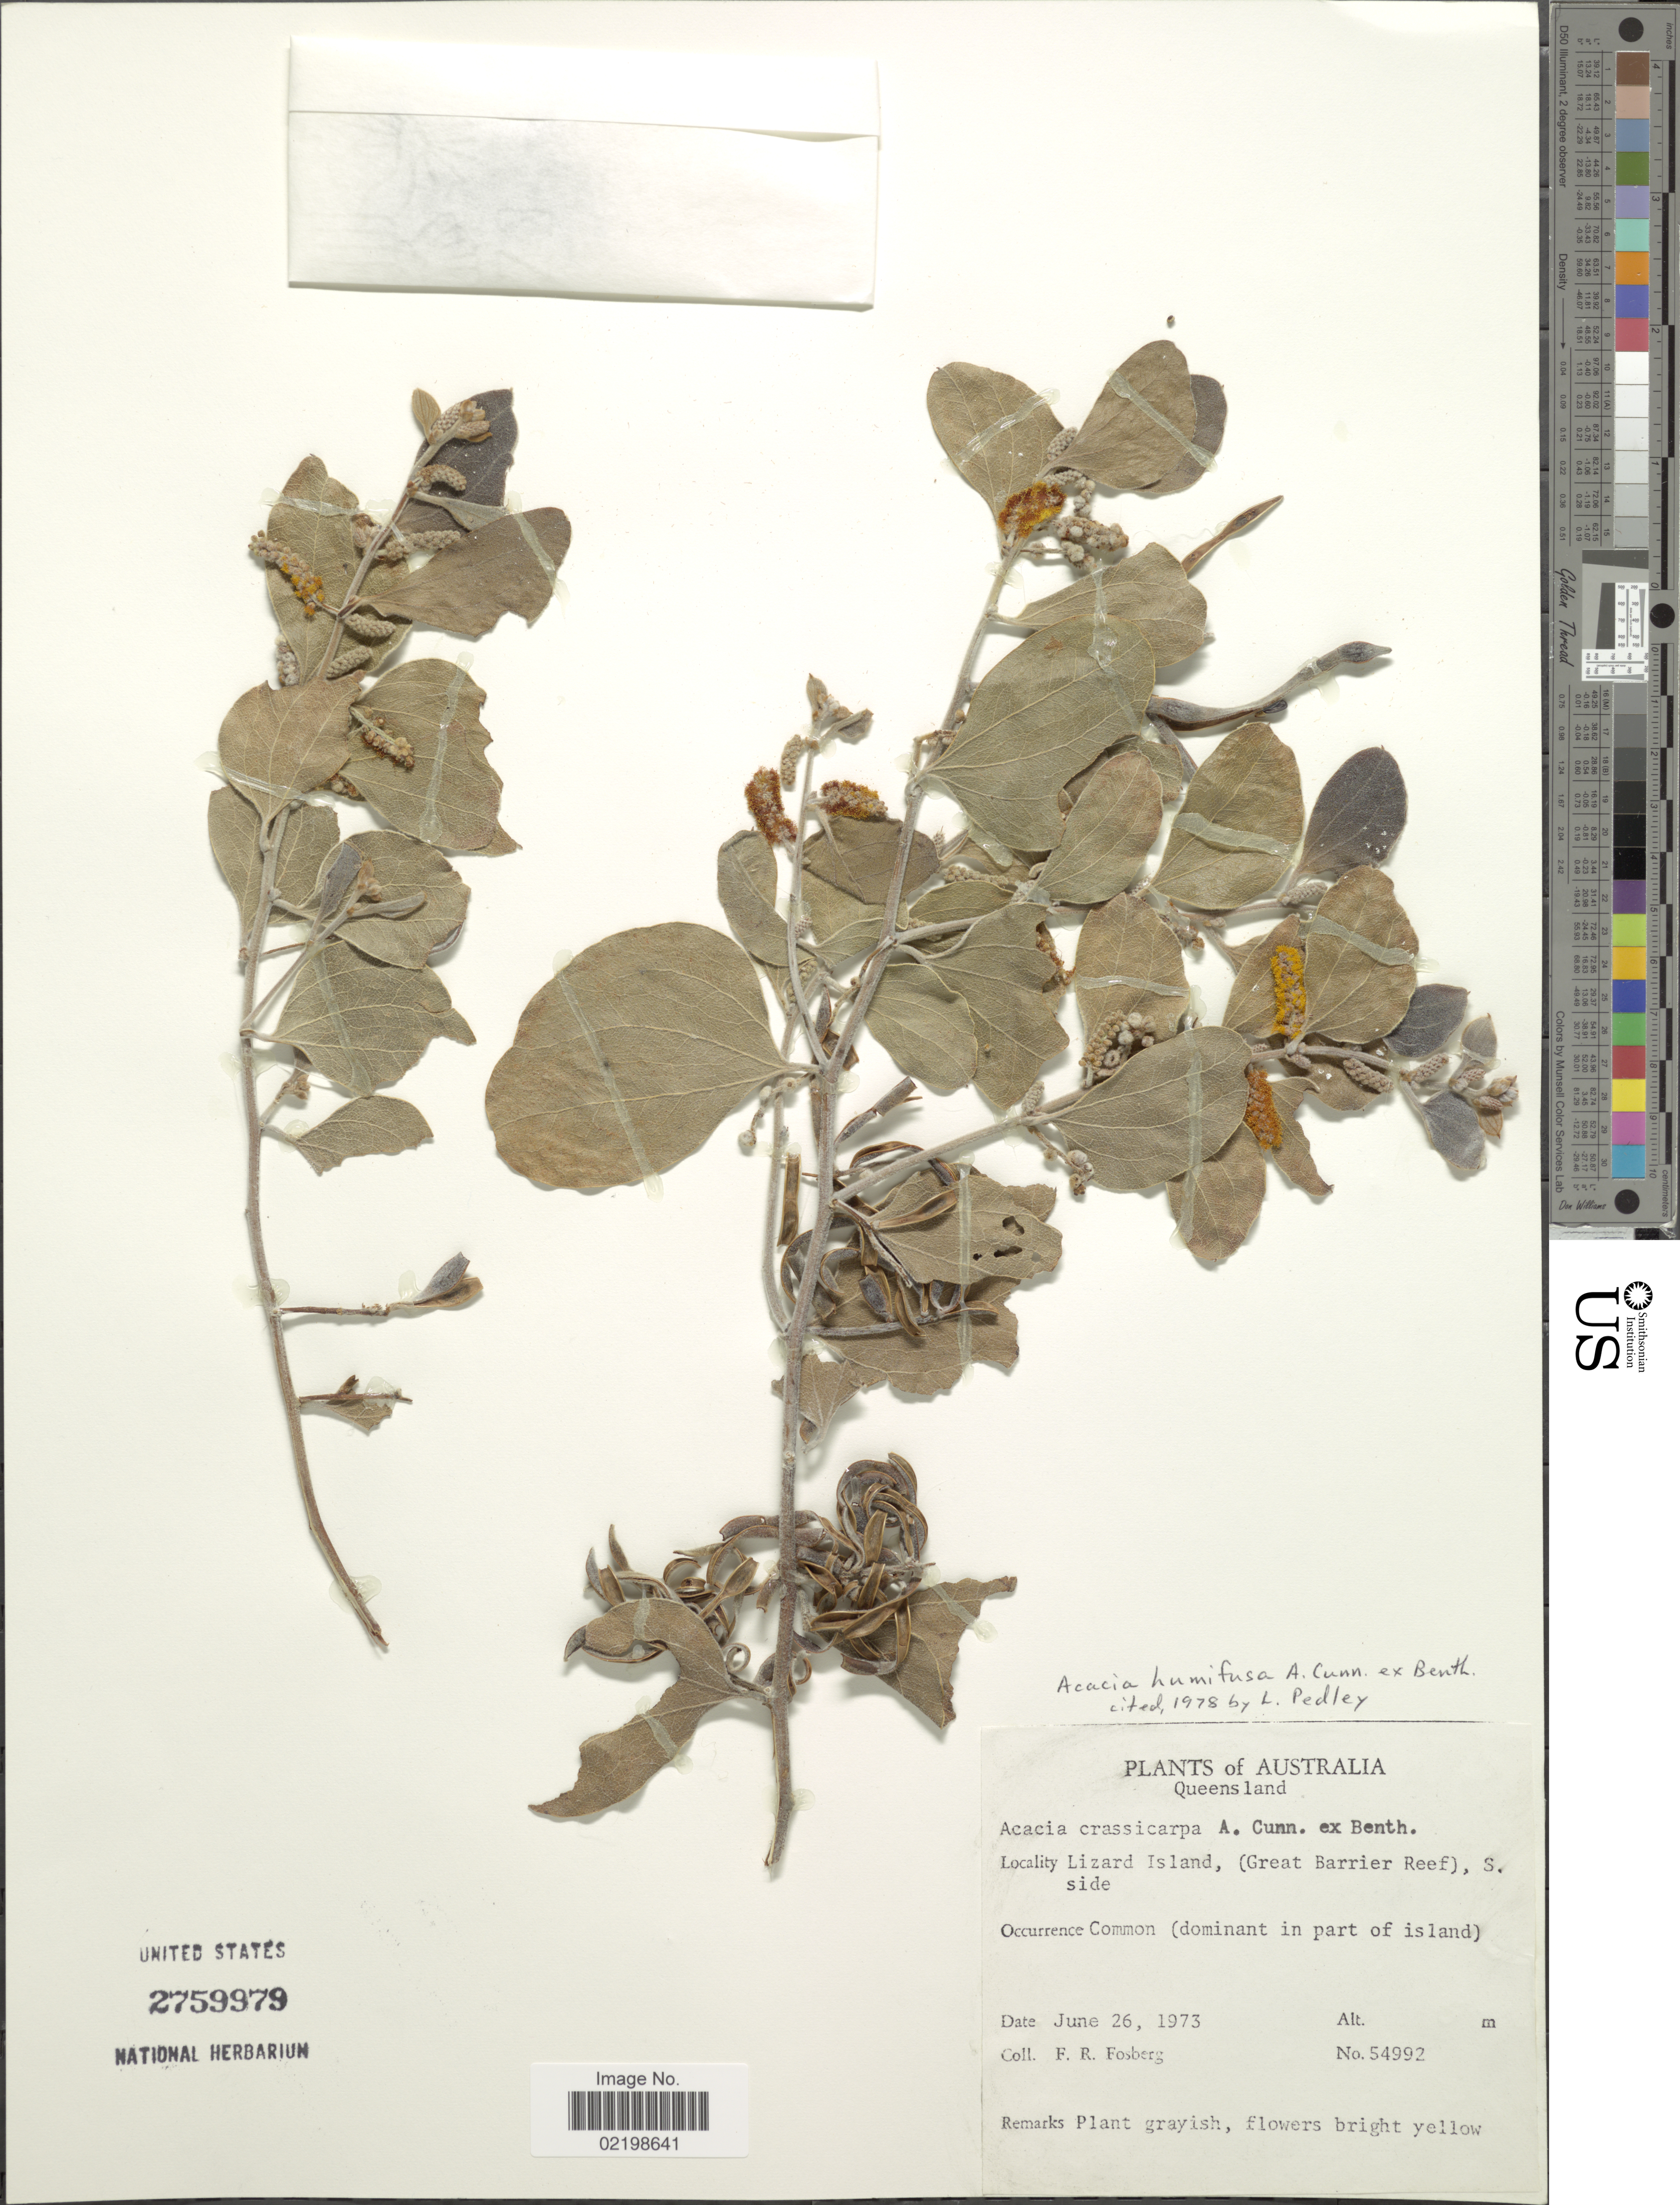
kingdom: Plantae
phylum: Tracheophyta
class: Magnoliopsida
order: Fabales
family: Fabaceae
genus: Acacia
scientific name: Acacia humifusa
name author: Benth.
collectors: F. R. Fosberg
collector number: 54992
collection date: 1973-06-26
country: Australia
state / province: Queensland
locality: Lizard Island, (Great Barrier Reef), S. side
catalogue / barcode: US 2759979